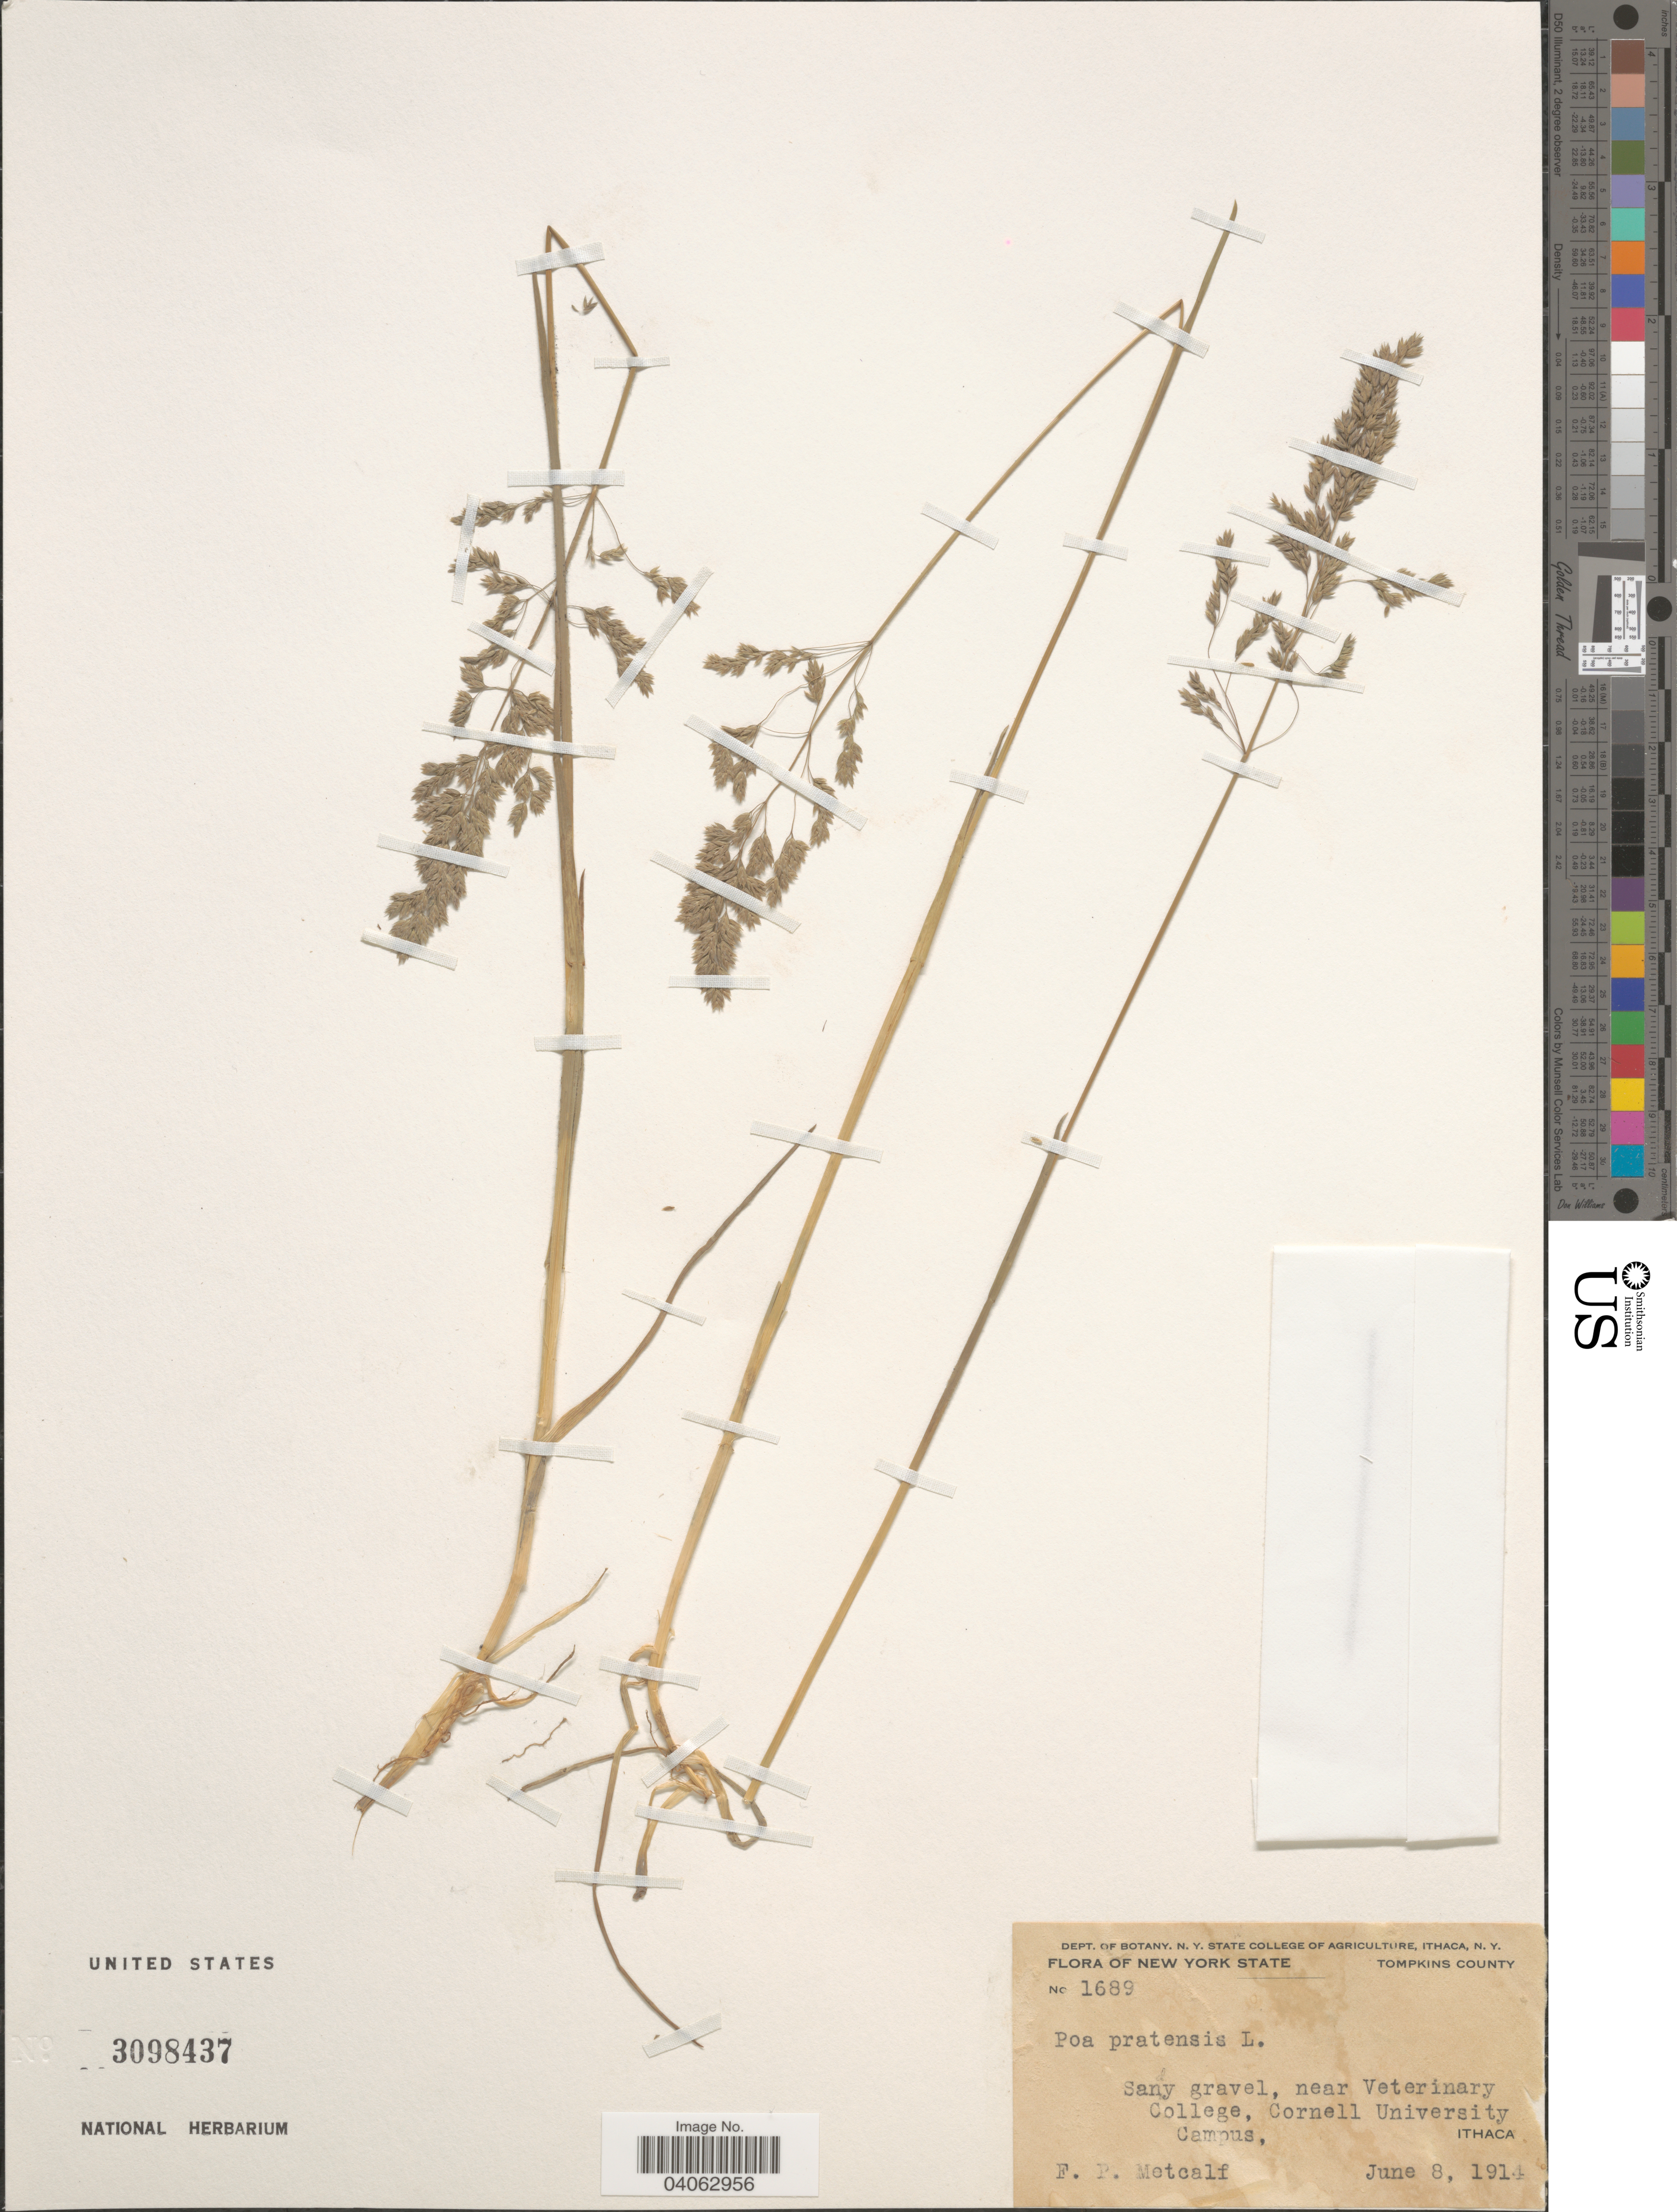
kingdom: Plantae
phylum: Tracheophyta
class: Liliopsida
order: Poales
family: Poaceae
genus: Poa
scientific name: Poa pratensis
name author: L.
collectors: F. Metcalf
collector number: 1689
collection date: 1914-06-08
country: United States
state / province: New York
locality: Tompkins County. Near Veterinary College, Cornell University Campus, Ithaca.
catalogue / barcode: US 3098437